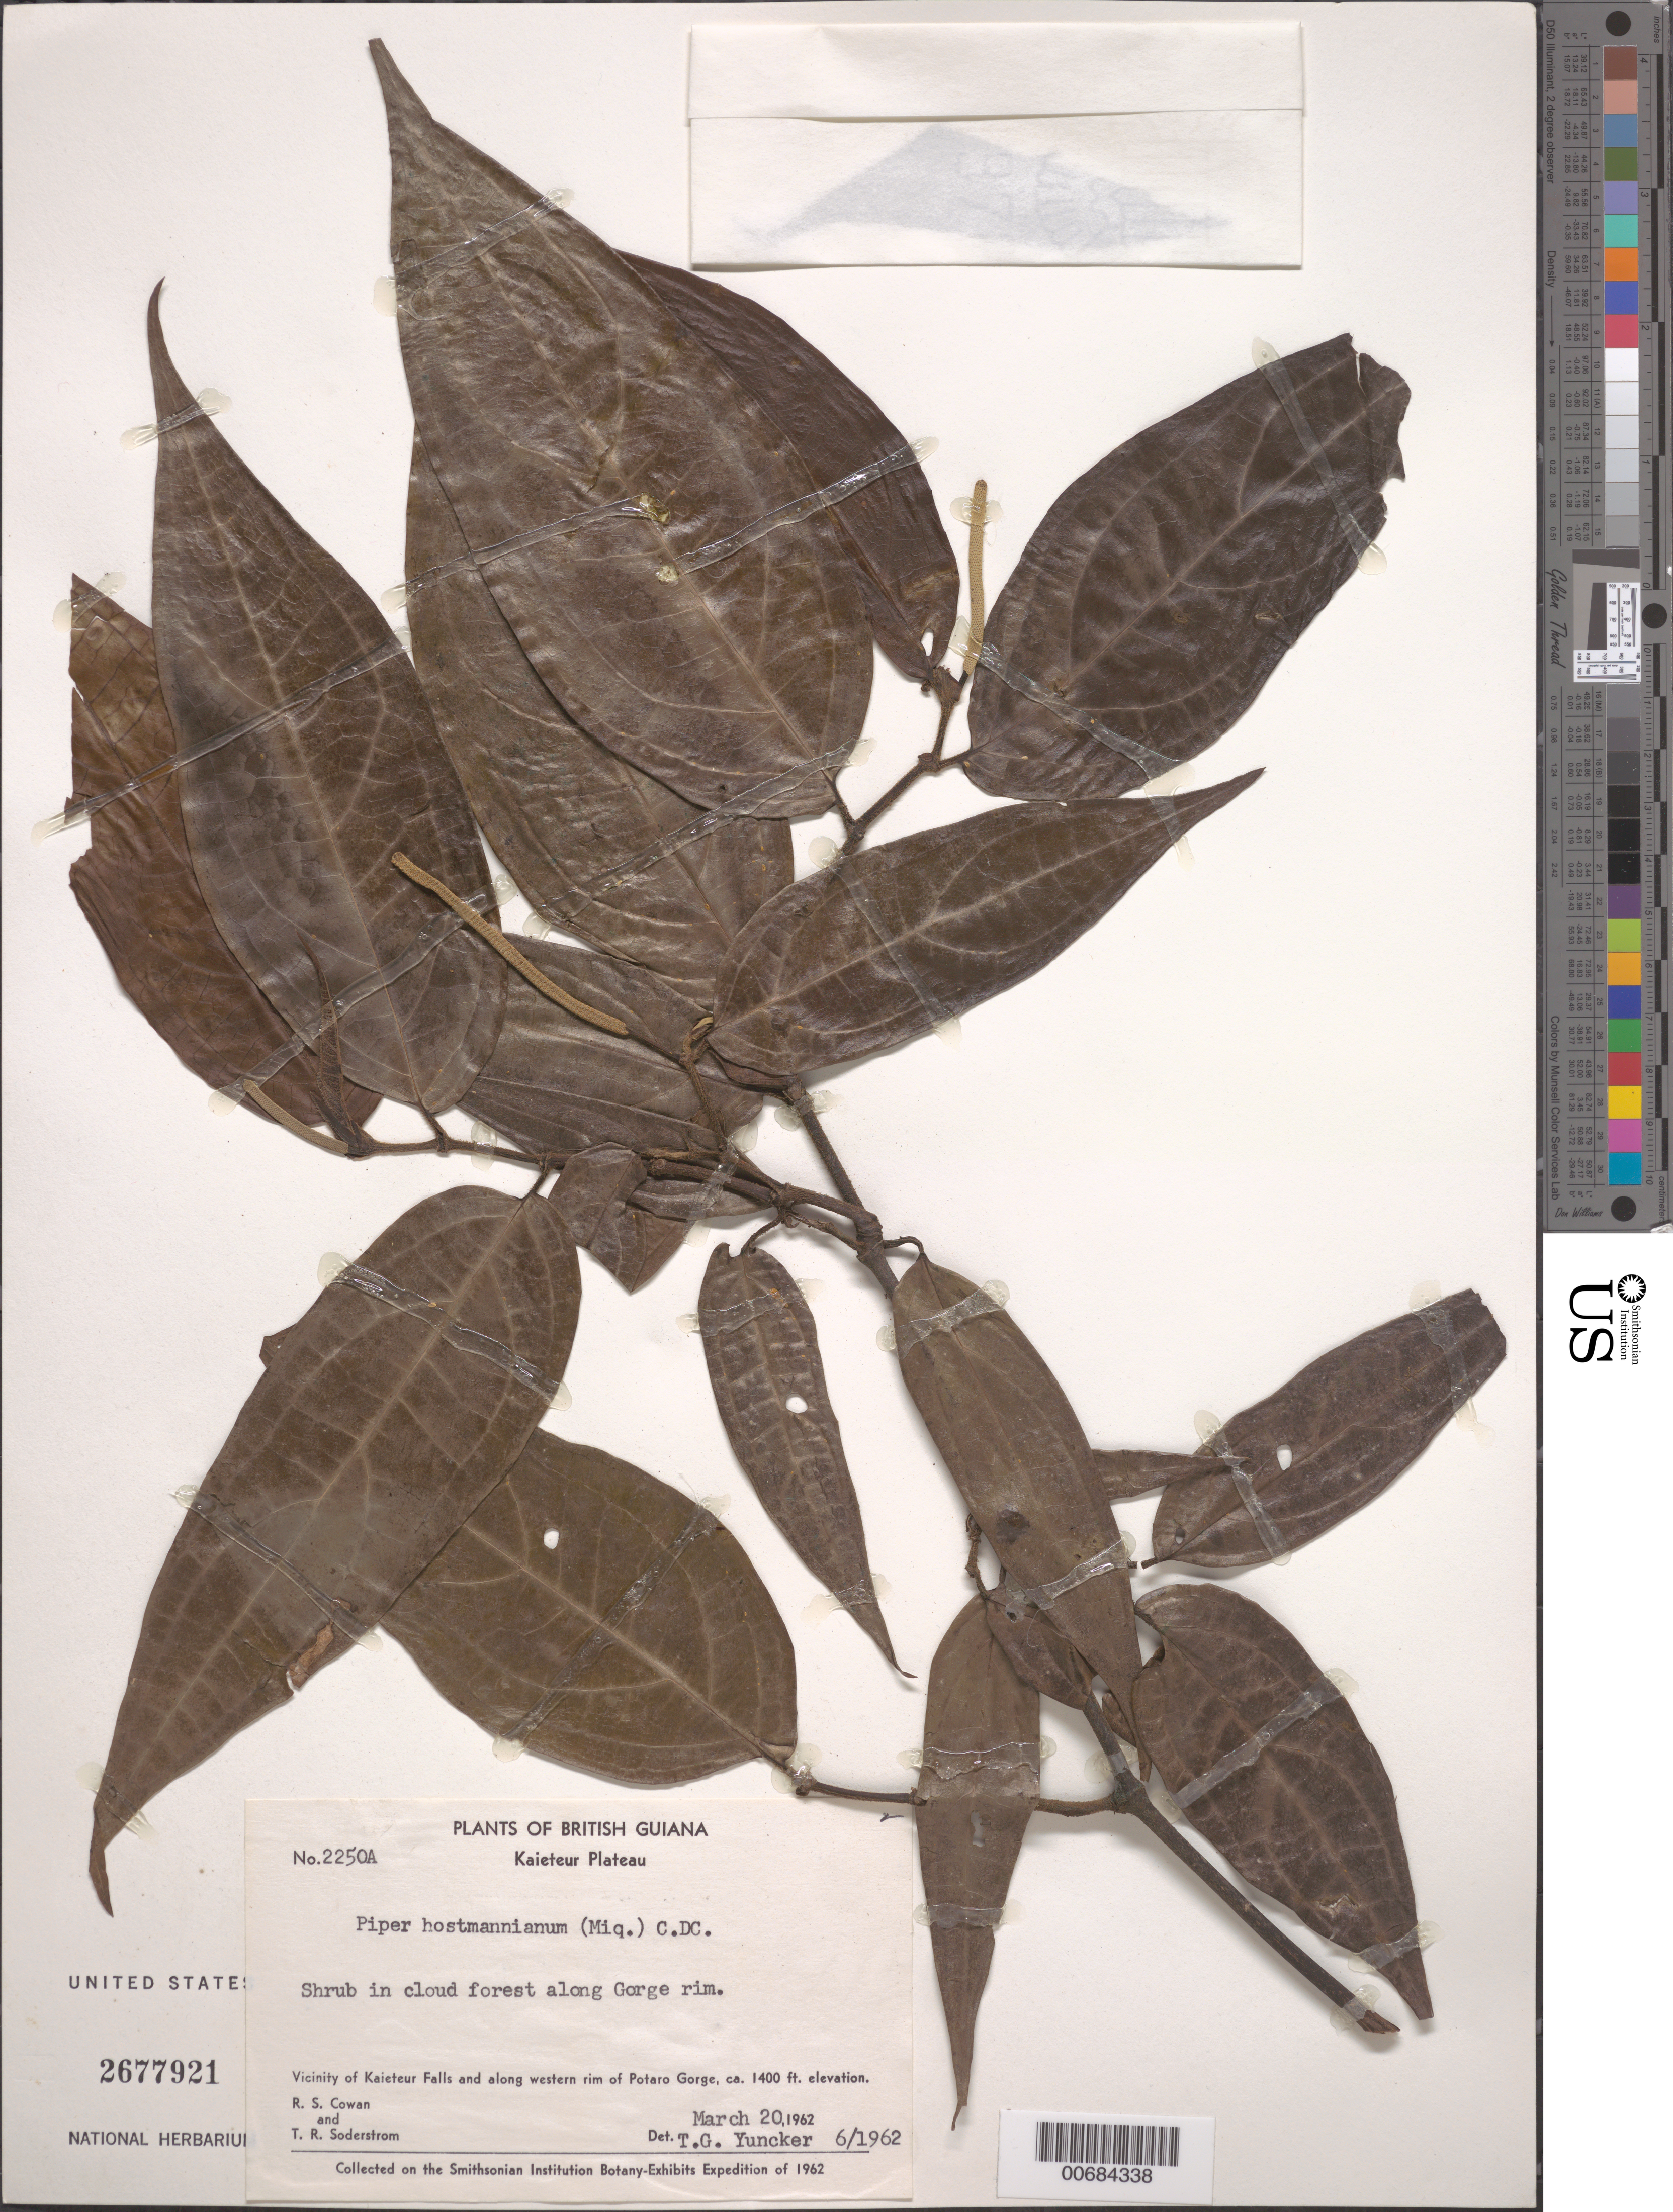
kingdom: Plantae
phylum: Tracheophyta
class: Magnoliopsida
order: Piperales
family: Piperaceae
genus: Piper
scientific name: Piper hostmannianum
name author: (Miq.) C. DC.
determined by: Yuncker, T. G.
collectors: R. S. Cowan & T. R. Soderstrom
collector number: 2250 A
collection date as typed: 20-Mar-62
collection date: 1962-03-20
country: Guyana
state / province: Potaro-Siparuni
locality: Kaieteur Falls, and along western rim of Potaro Gorge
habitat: Cloud forest along Gorge rim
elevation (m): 427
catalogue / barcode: US 2677921